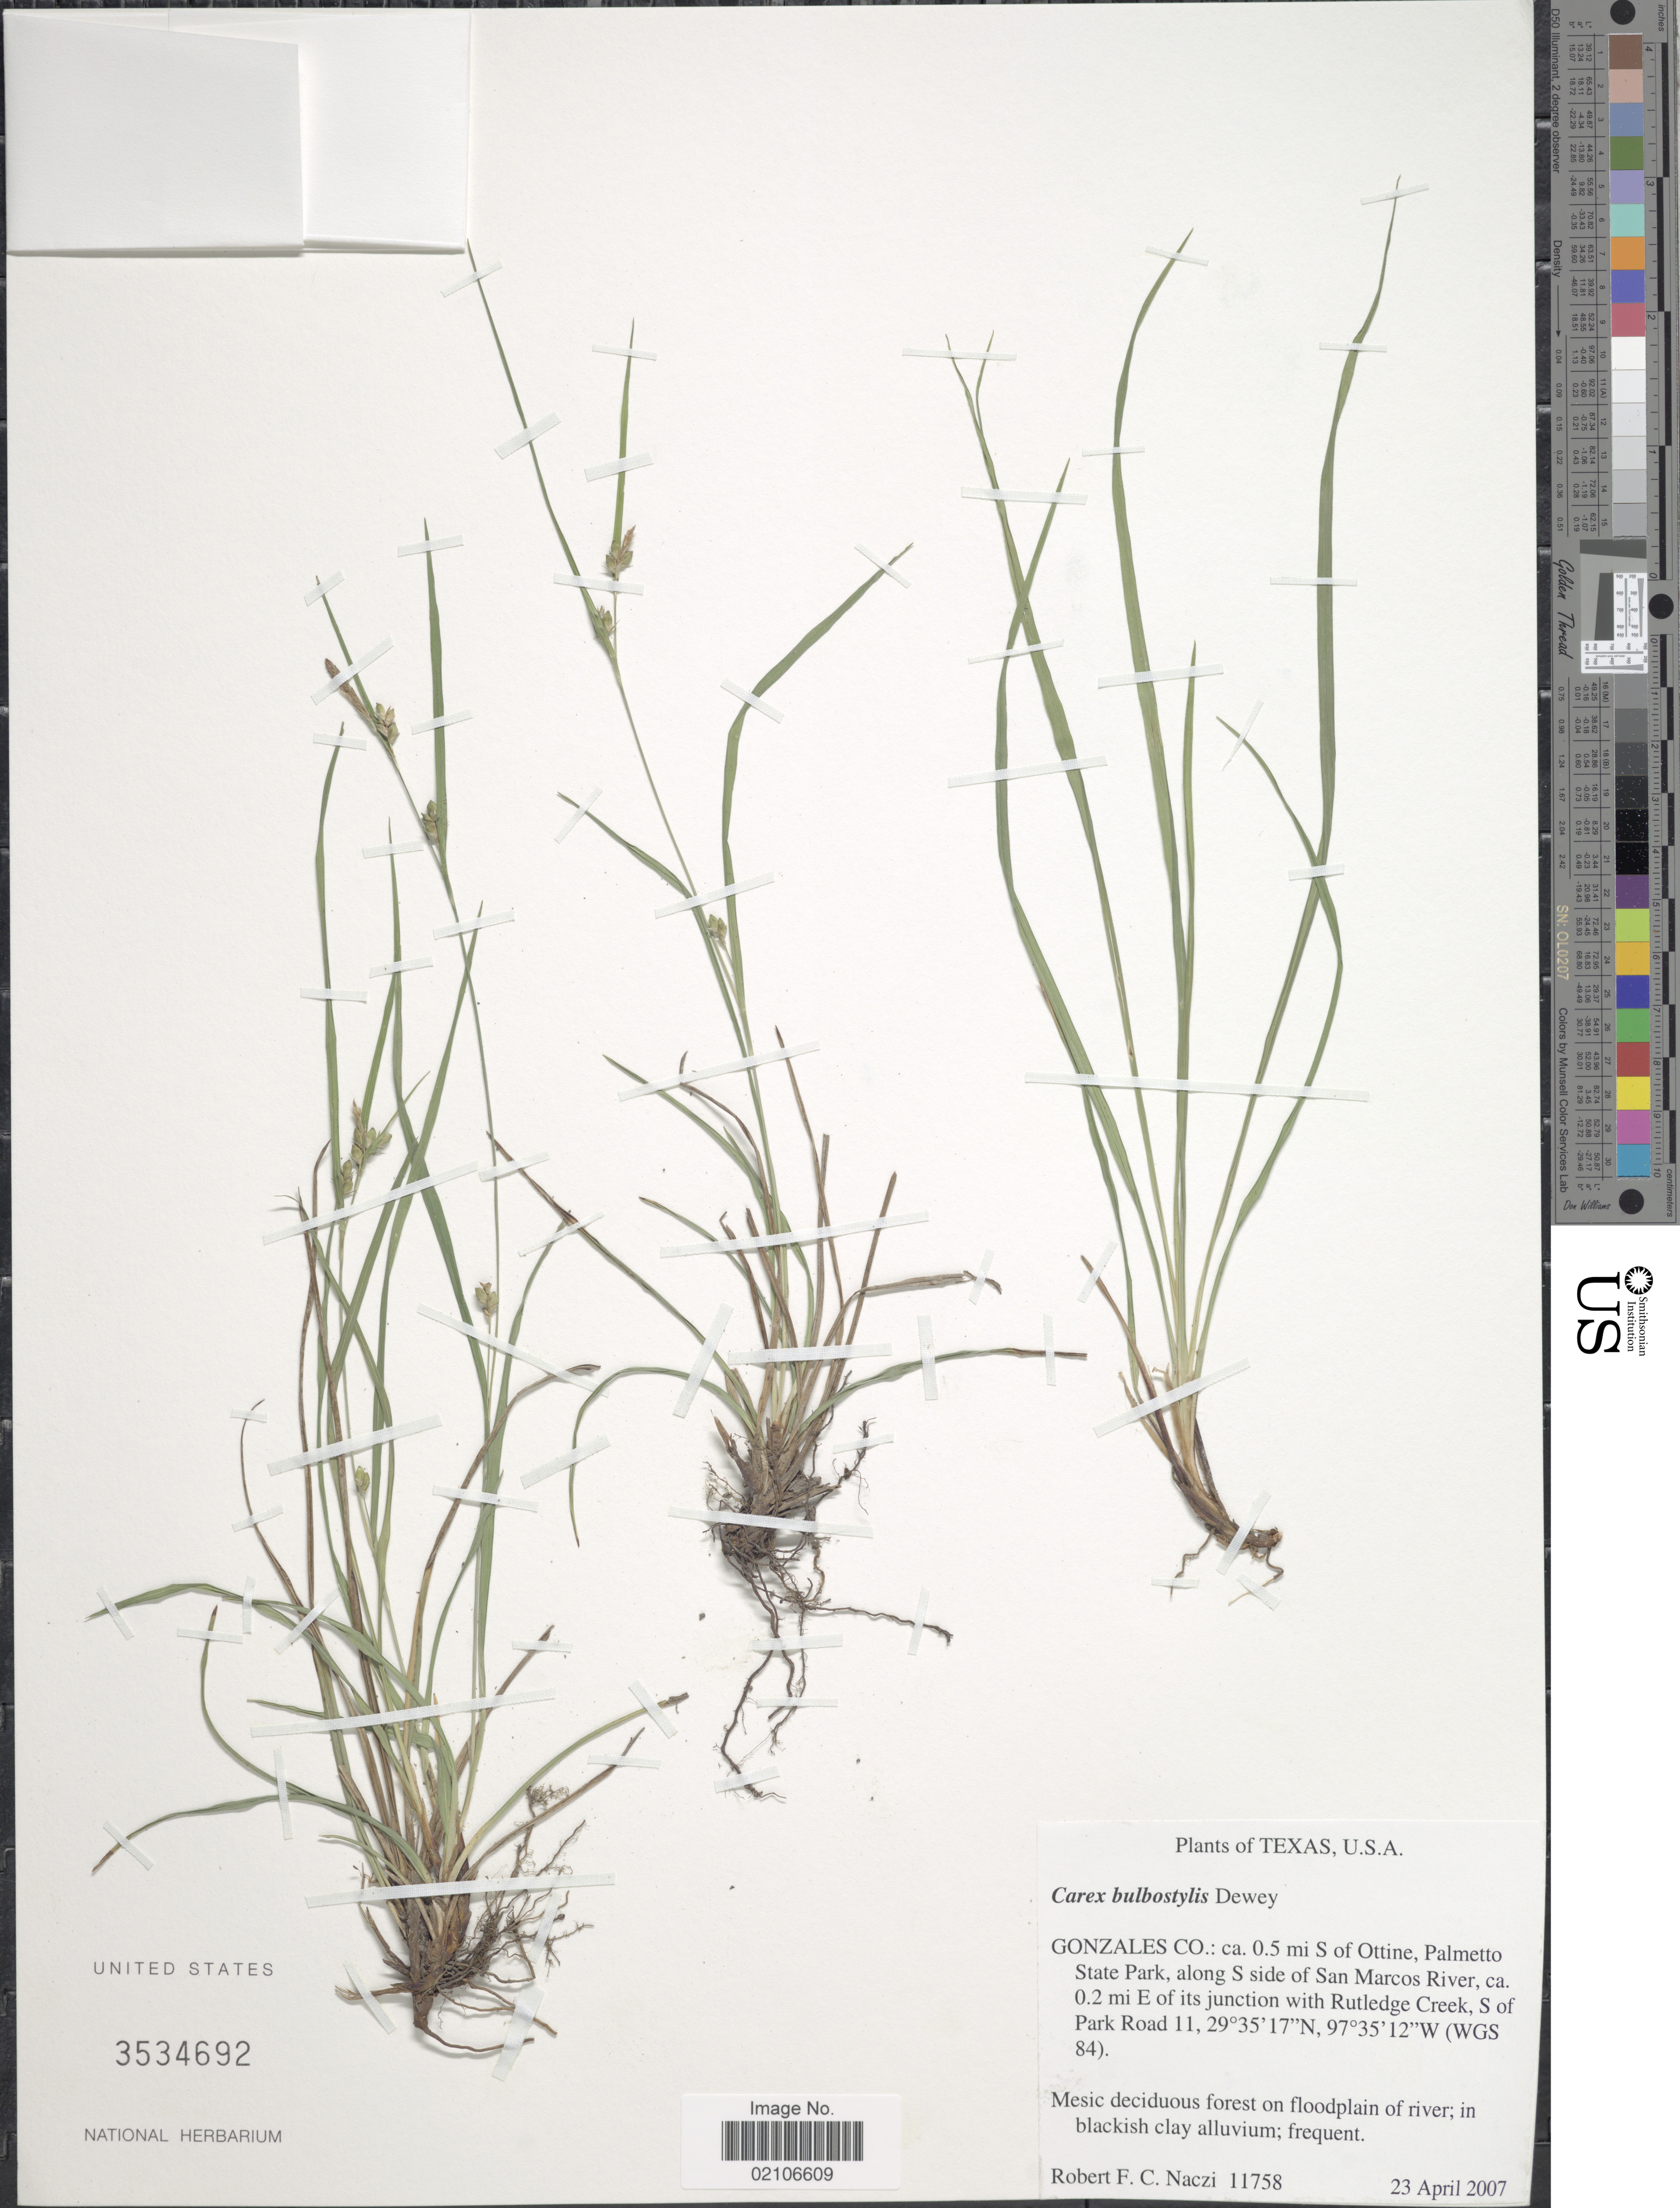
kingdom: Plantae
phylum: Tracheophyta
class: Liliopsida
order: Poales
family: Cyperaceae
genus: Carex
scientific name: Carex bulbostylis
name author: Mack.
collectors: R. F. C. Naczi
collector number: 11758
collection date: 2007-04-23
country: United States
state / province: Texas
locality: Gonzales Co: ca 0.5 mi of Ottine, Palmetto State park, along S side of San marcos River, ca 0.2 mi E of its junction with Rutledge Creek, S of Park Road 11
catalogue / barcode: US 3534692